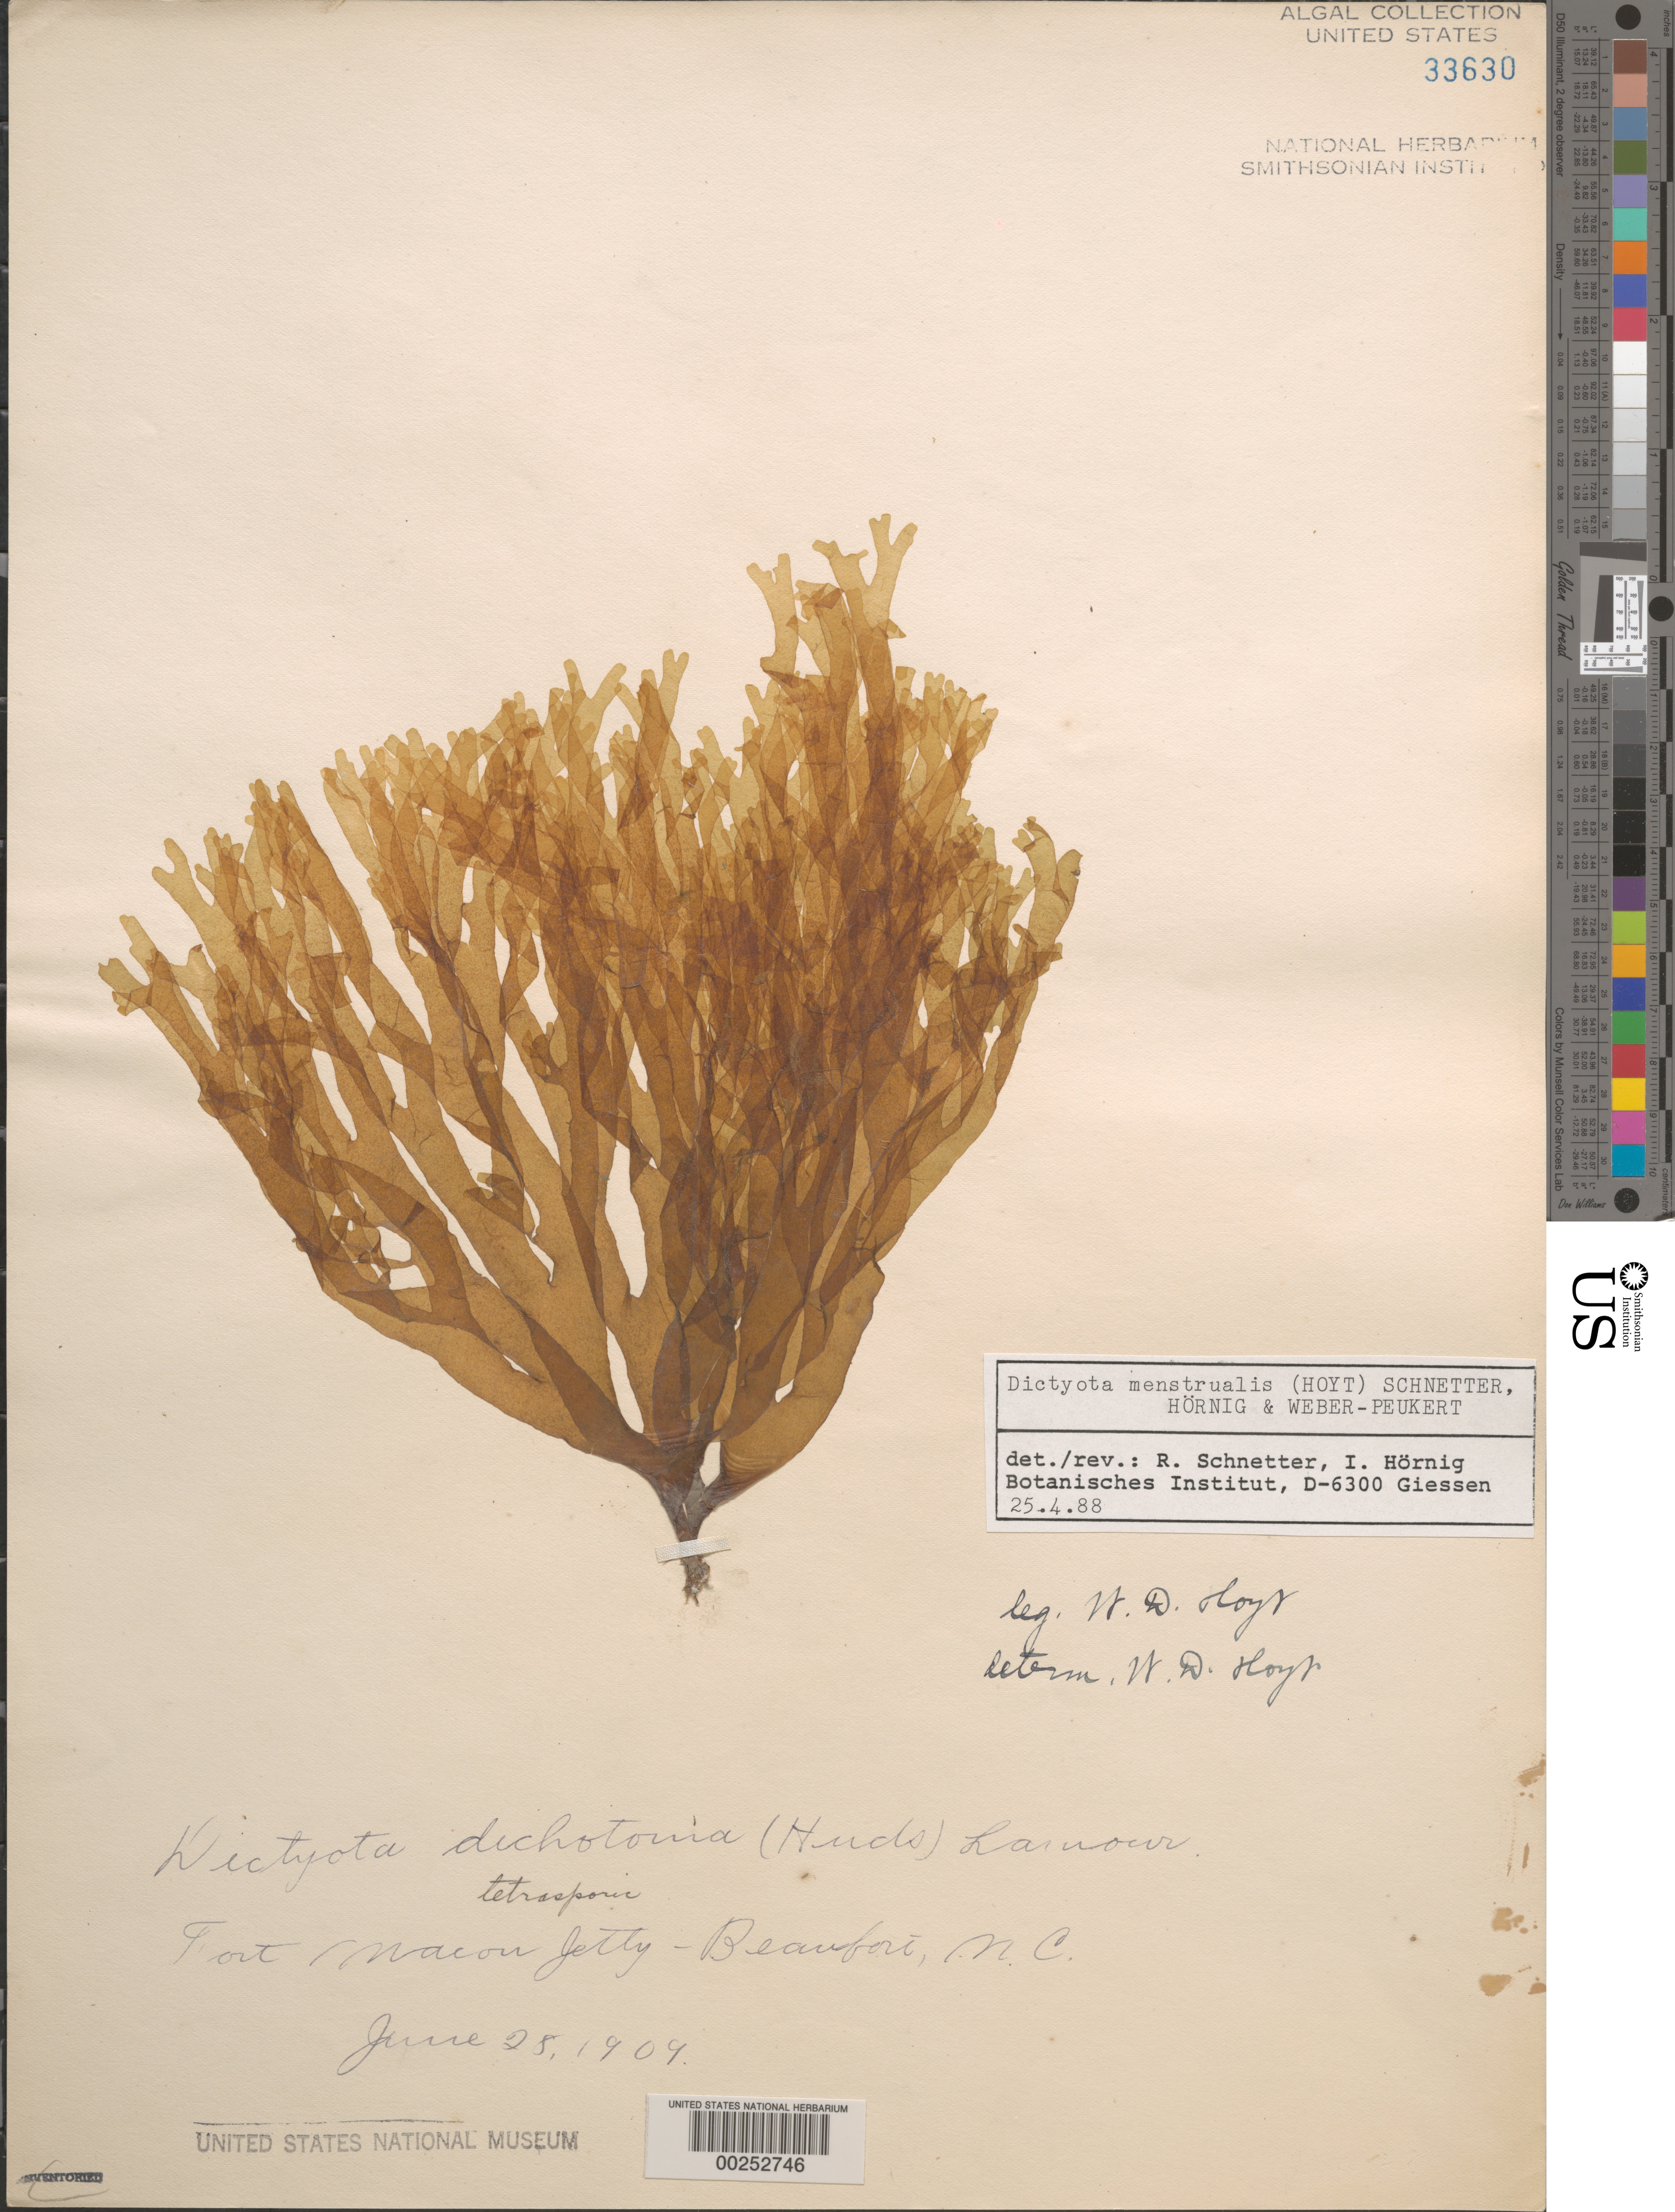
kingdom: Chromista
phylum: Ochrophyta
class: Phaeophyceae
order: Dictyotales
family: Dictyotaceae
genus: Dictyota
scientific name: Dictyota menstrualis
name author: (Hoyt) Schnetter et al.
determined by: Schnetter, R.; Hörnig, I.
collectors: W. D. Hoyt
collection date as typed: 28 Jun 1909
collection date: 1909-06-28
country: United States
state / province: North Carolina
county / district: Carteret County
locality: Beaufort, Fort Macon jetty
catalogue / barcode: US 33630